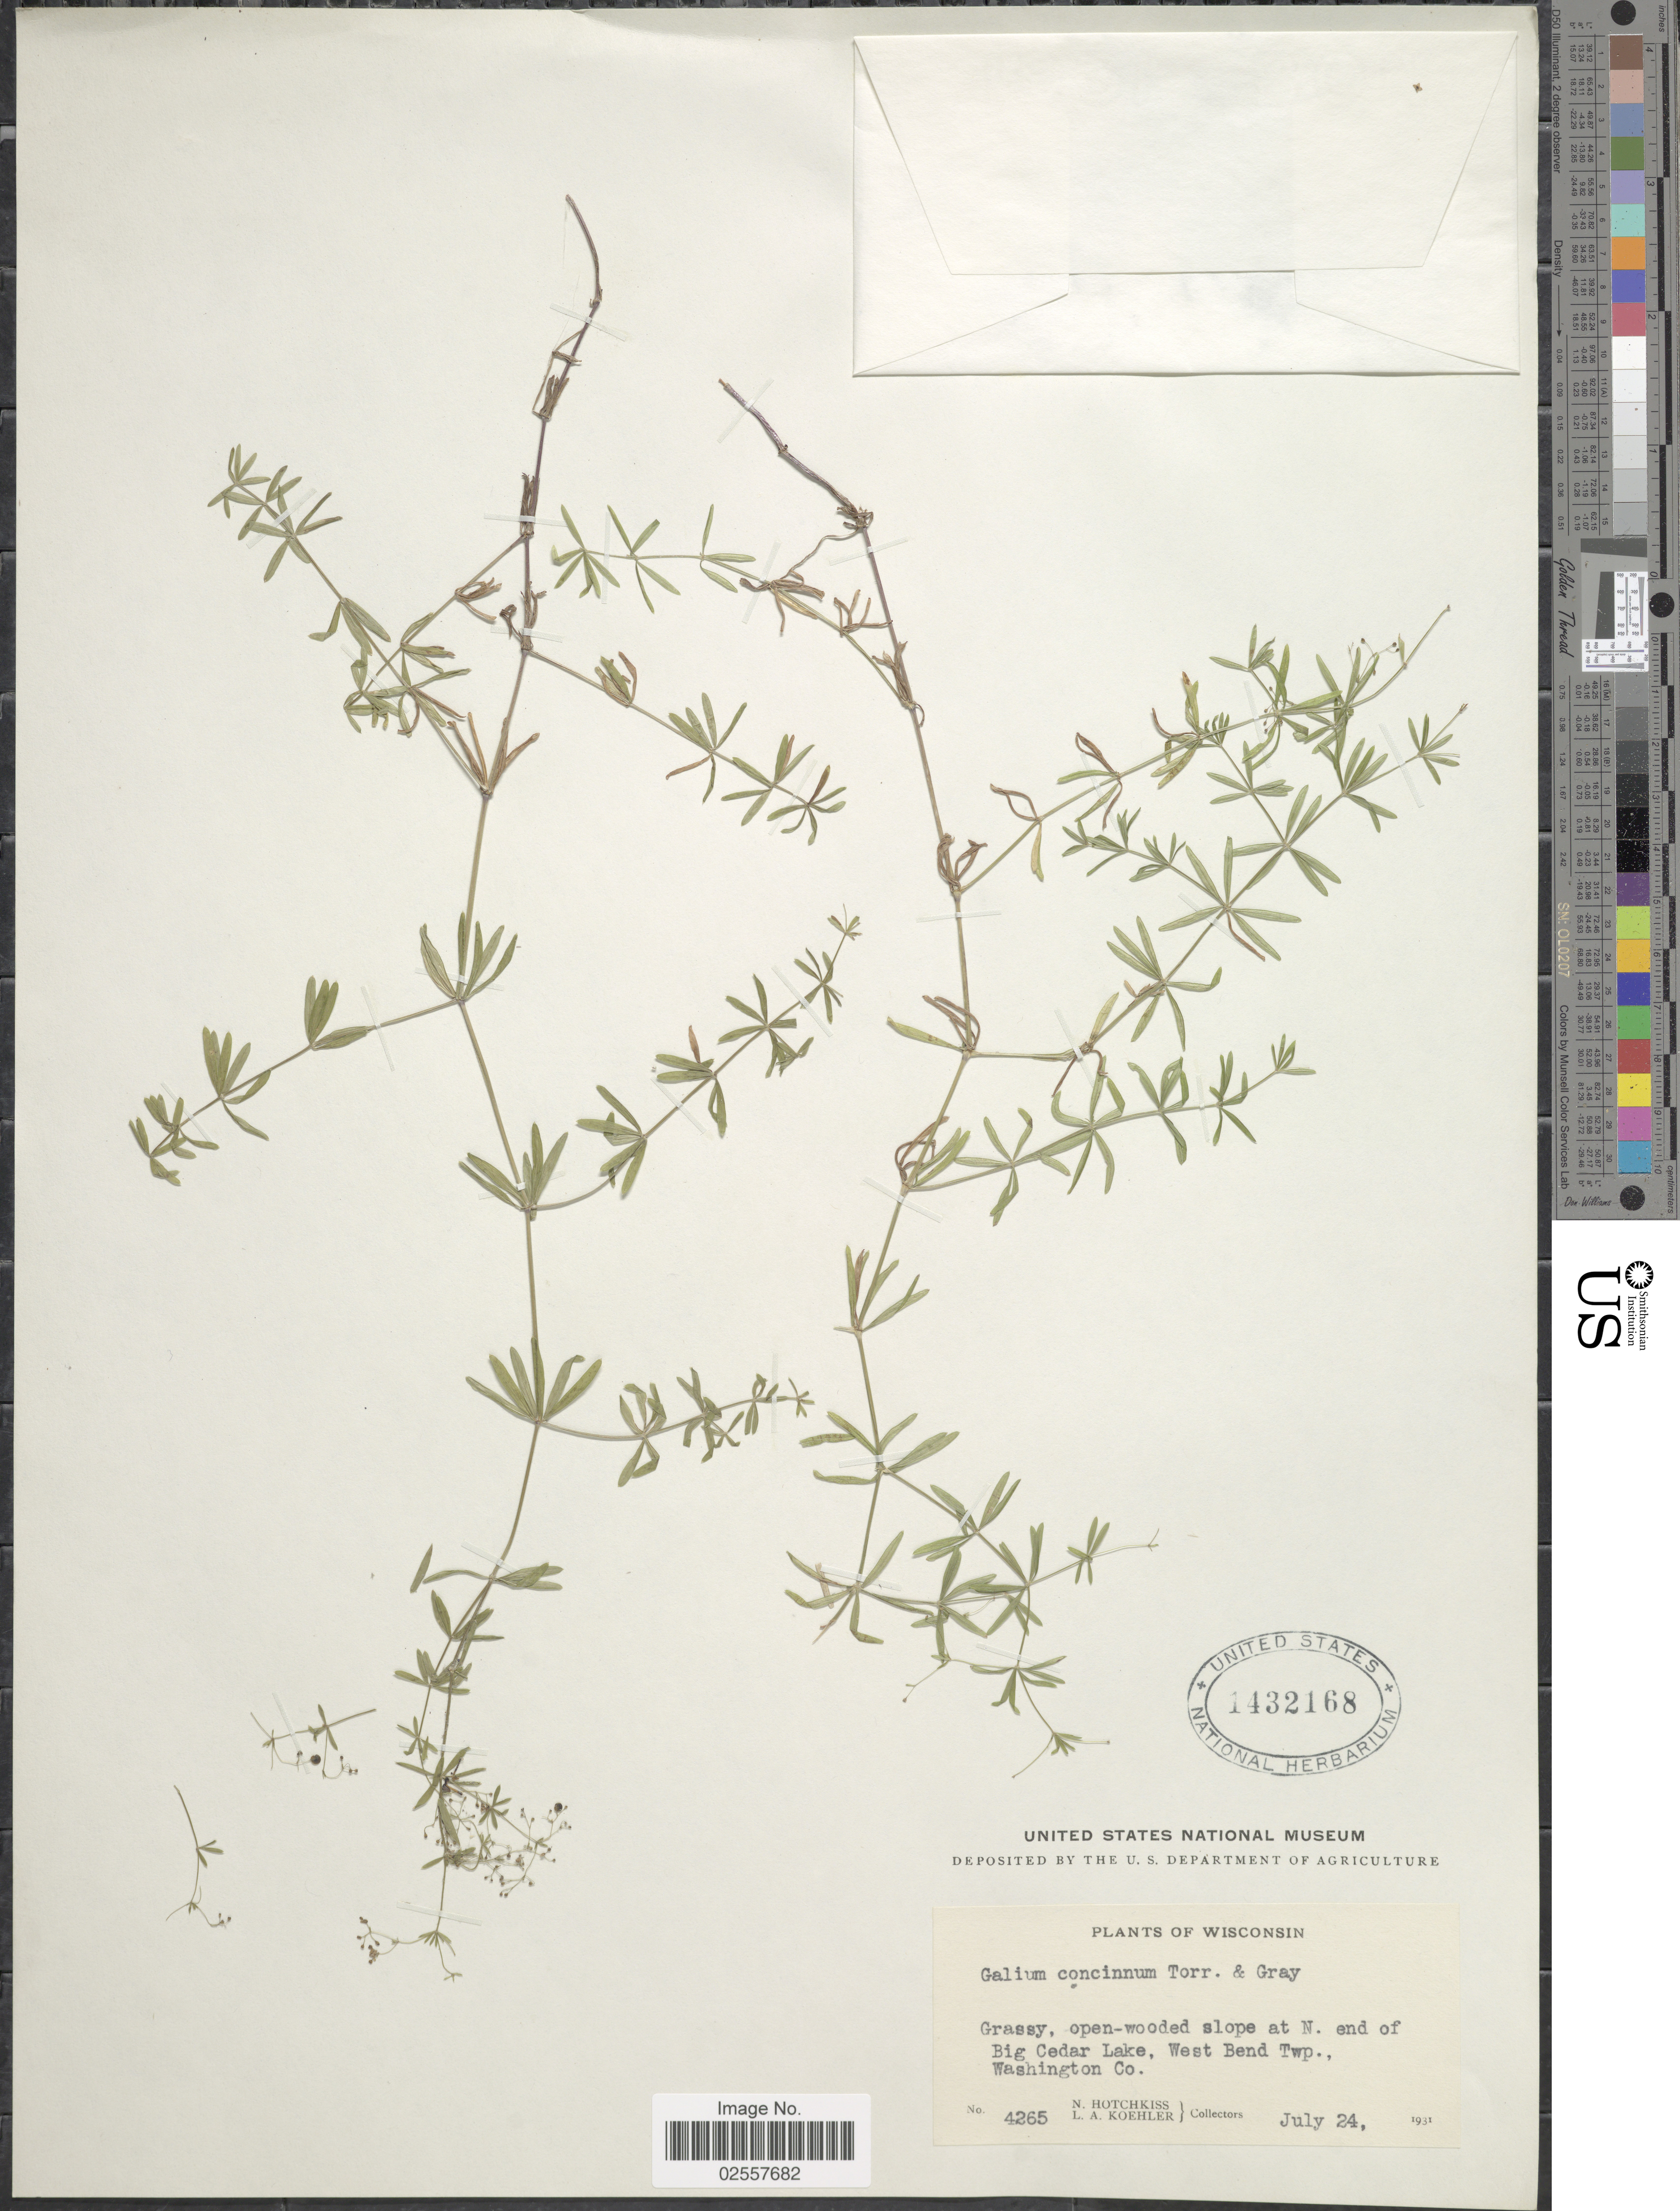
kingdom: Plantae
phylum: Tracheophyta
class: Magnoliopsida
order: Gentianales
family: Rubiaceae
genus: Galium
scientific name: Galium concinnum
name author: Torr. & A. Gray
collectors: N. Hotchkiss & L. Koehler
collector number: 4265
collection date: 1931-07-24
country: United States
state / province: Wisconsin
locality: Grassy, open-wooded slope at N. end of Big Cedar Lake, West Bend Twp., Washington Co.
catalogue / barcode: US 1432168